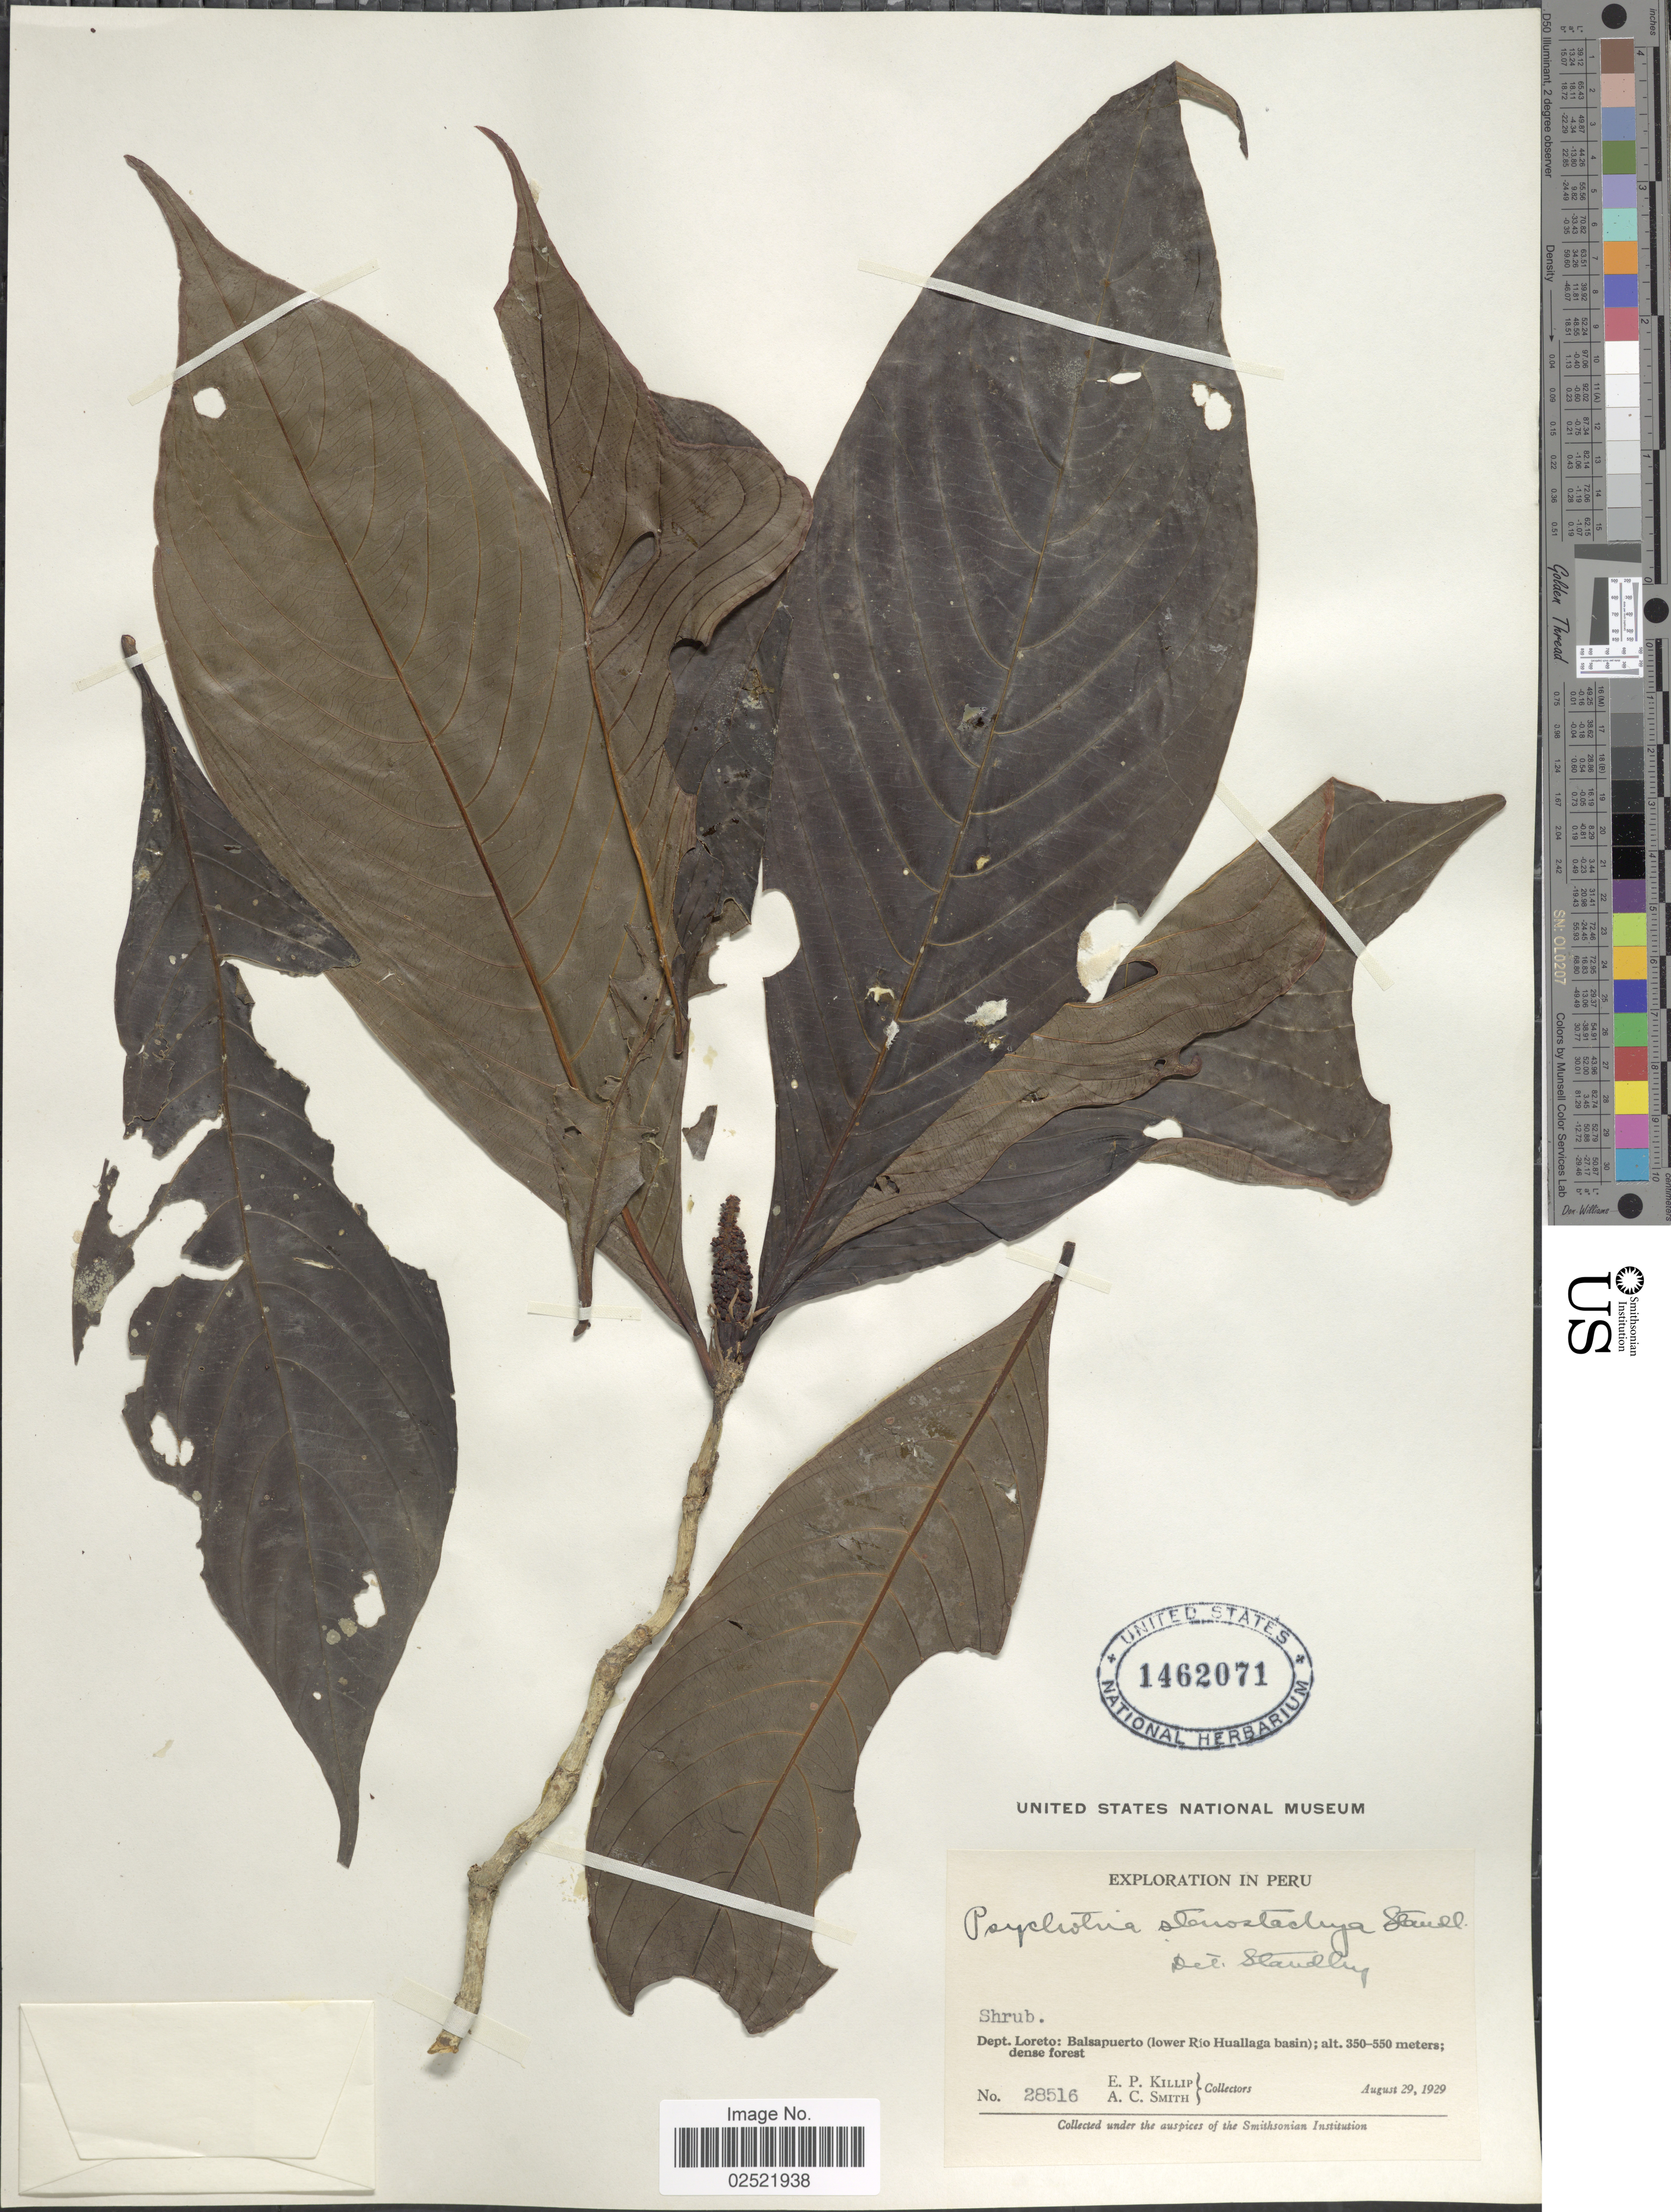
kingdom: Plantae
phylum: Tracheophyta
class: Magnoliopsida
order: Gentianales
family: Rubiaceae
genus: Psychotria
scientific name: Psychotria stenostachya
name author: Standl.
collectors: E. P. Killip & A. C. Smith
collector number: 28516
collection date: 1929-08-29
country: Peru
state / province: Loreto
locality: Balsapuerto (lower Rio Huallaga basin)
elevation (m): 350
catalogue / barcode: US 1462071